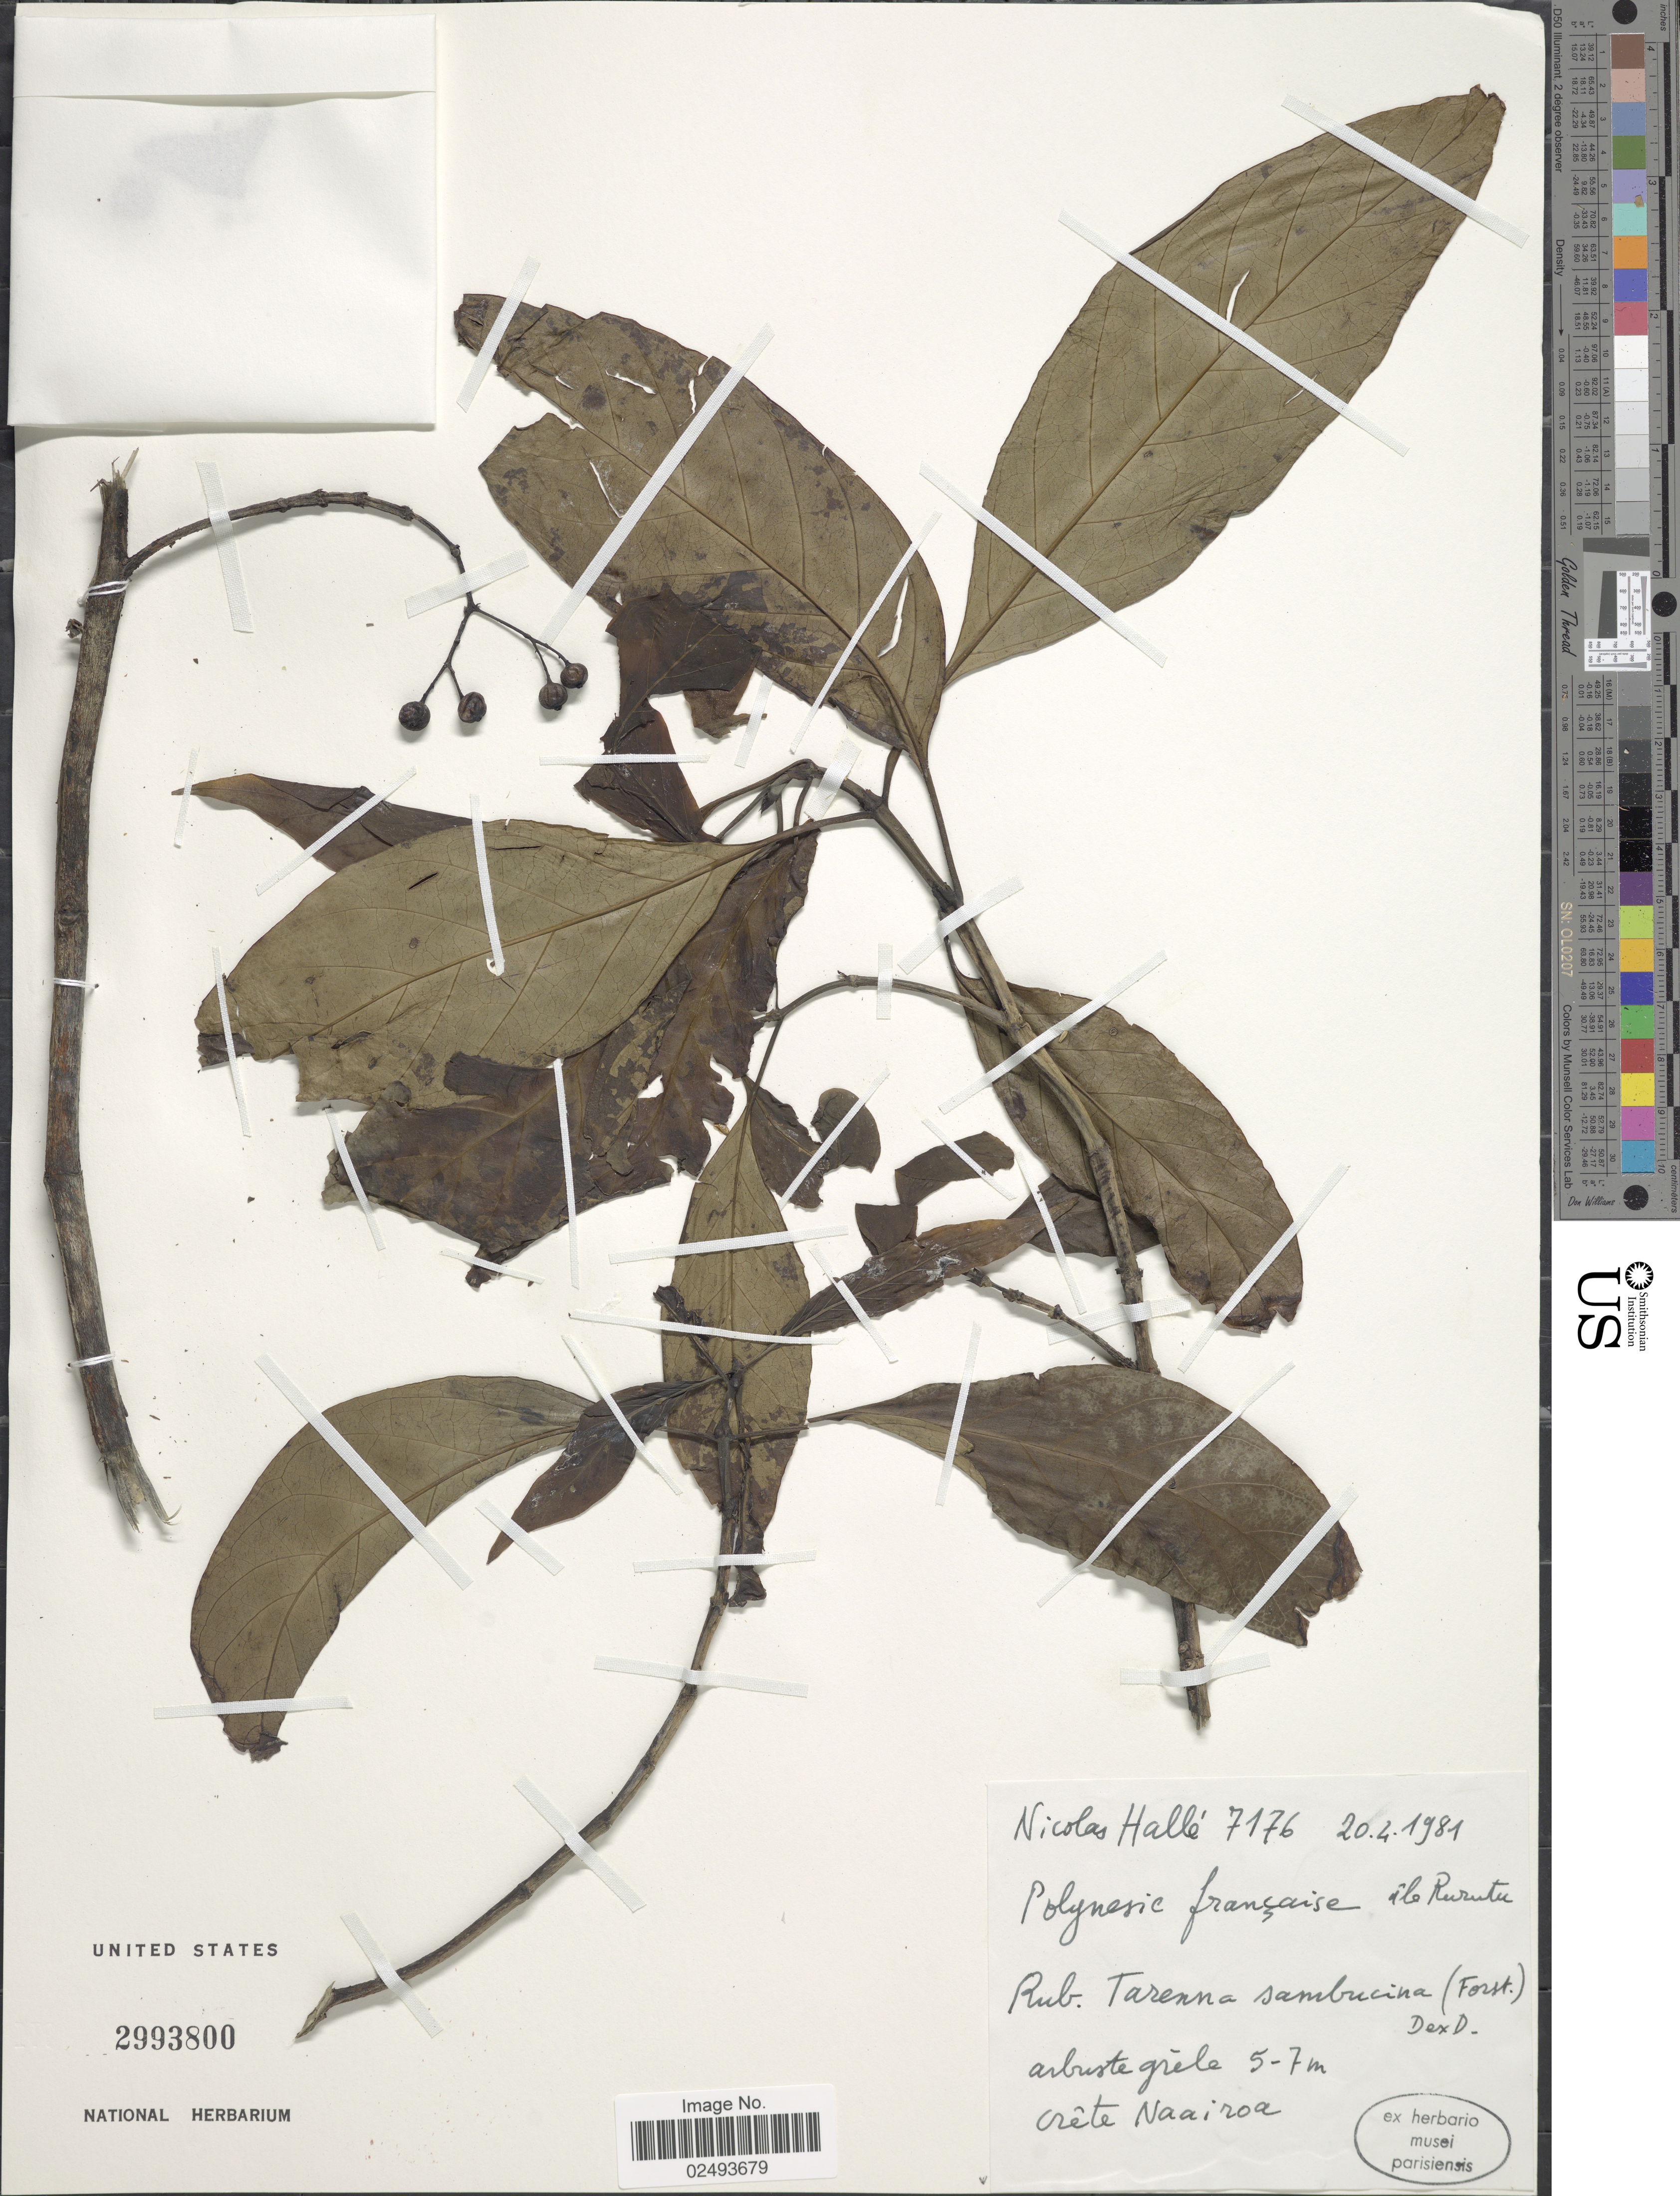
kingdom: Plantae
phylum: Tracheophyta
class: Magnoliopsida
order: Gentianales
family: Rubiaceae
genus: Tarenna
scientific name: Tarenna sambucina var. tahitensis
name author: (Valeton) Fosberg & Sachet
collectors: N. Hallé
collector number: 7176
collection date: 1981-04-20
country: French Polynesia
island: Rurutu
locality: Polynesic francaise, Ile Rurutu, Crete Naairoa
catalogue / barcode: US 2993800